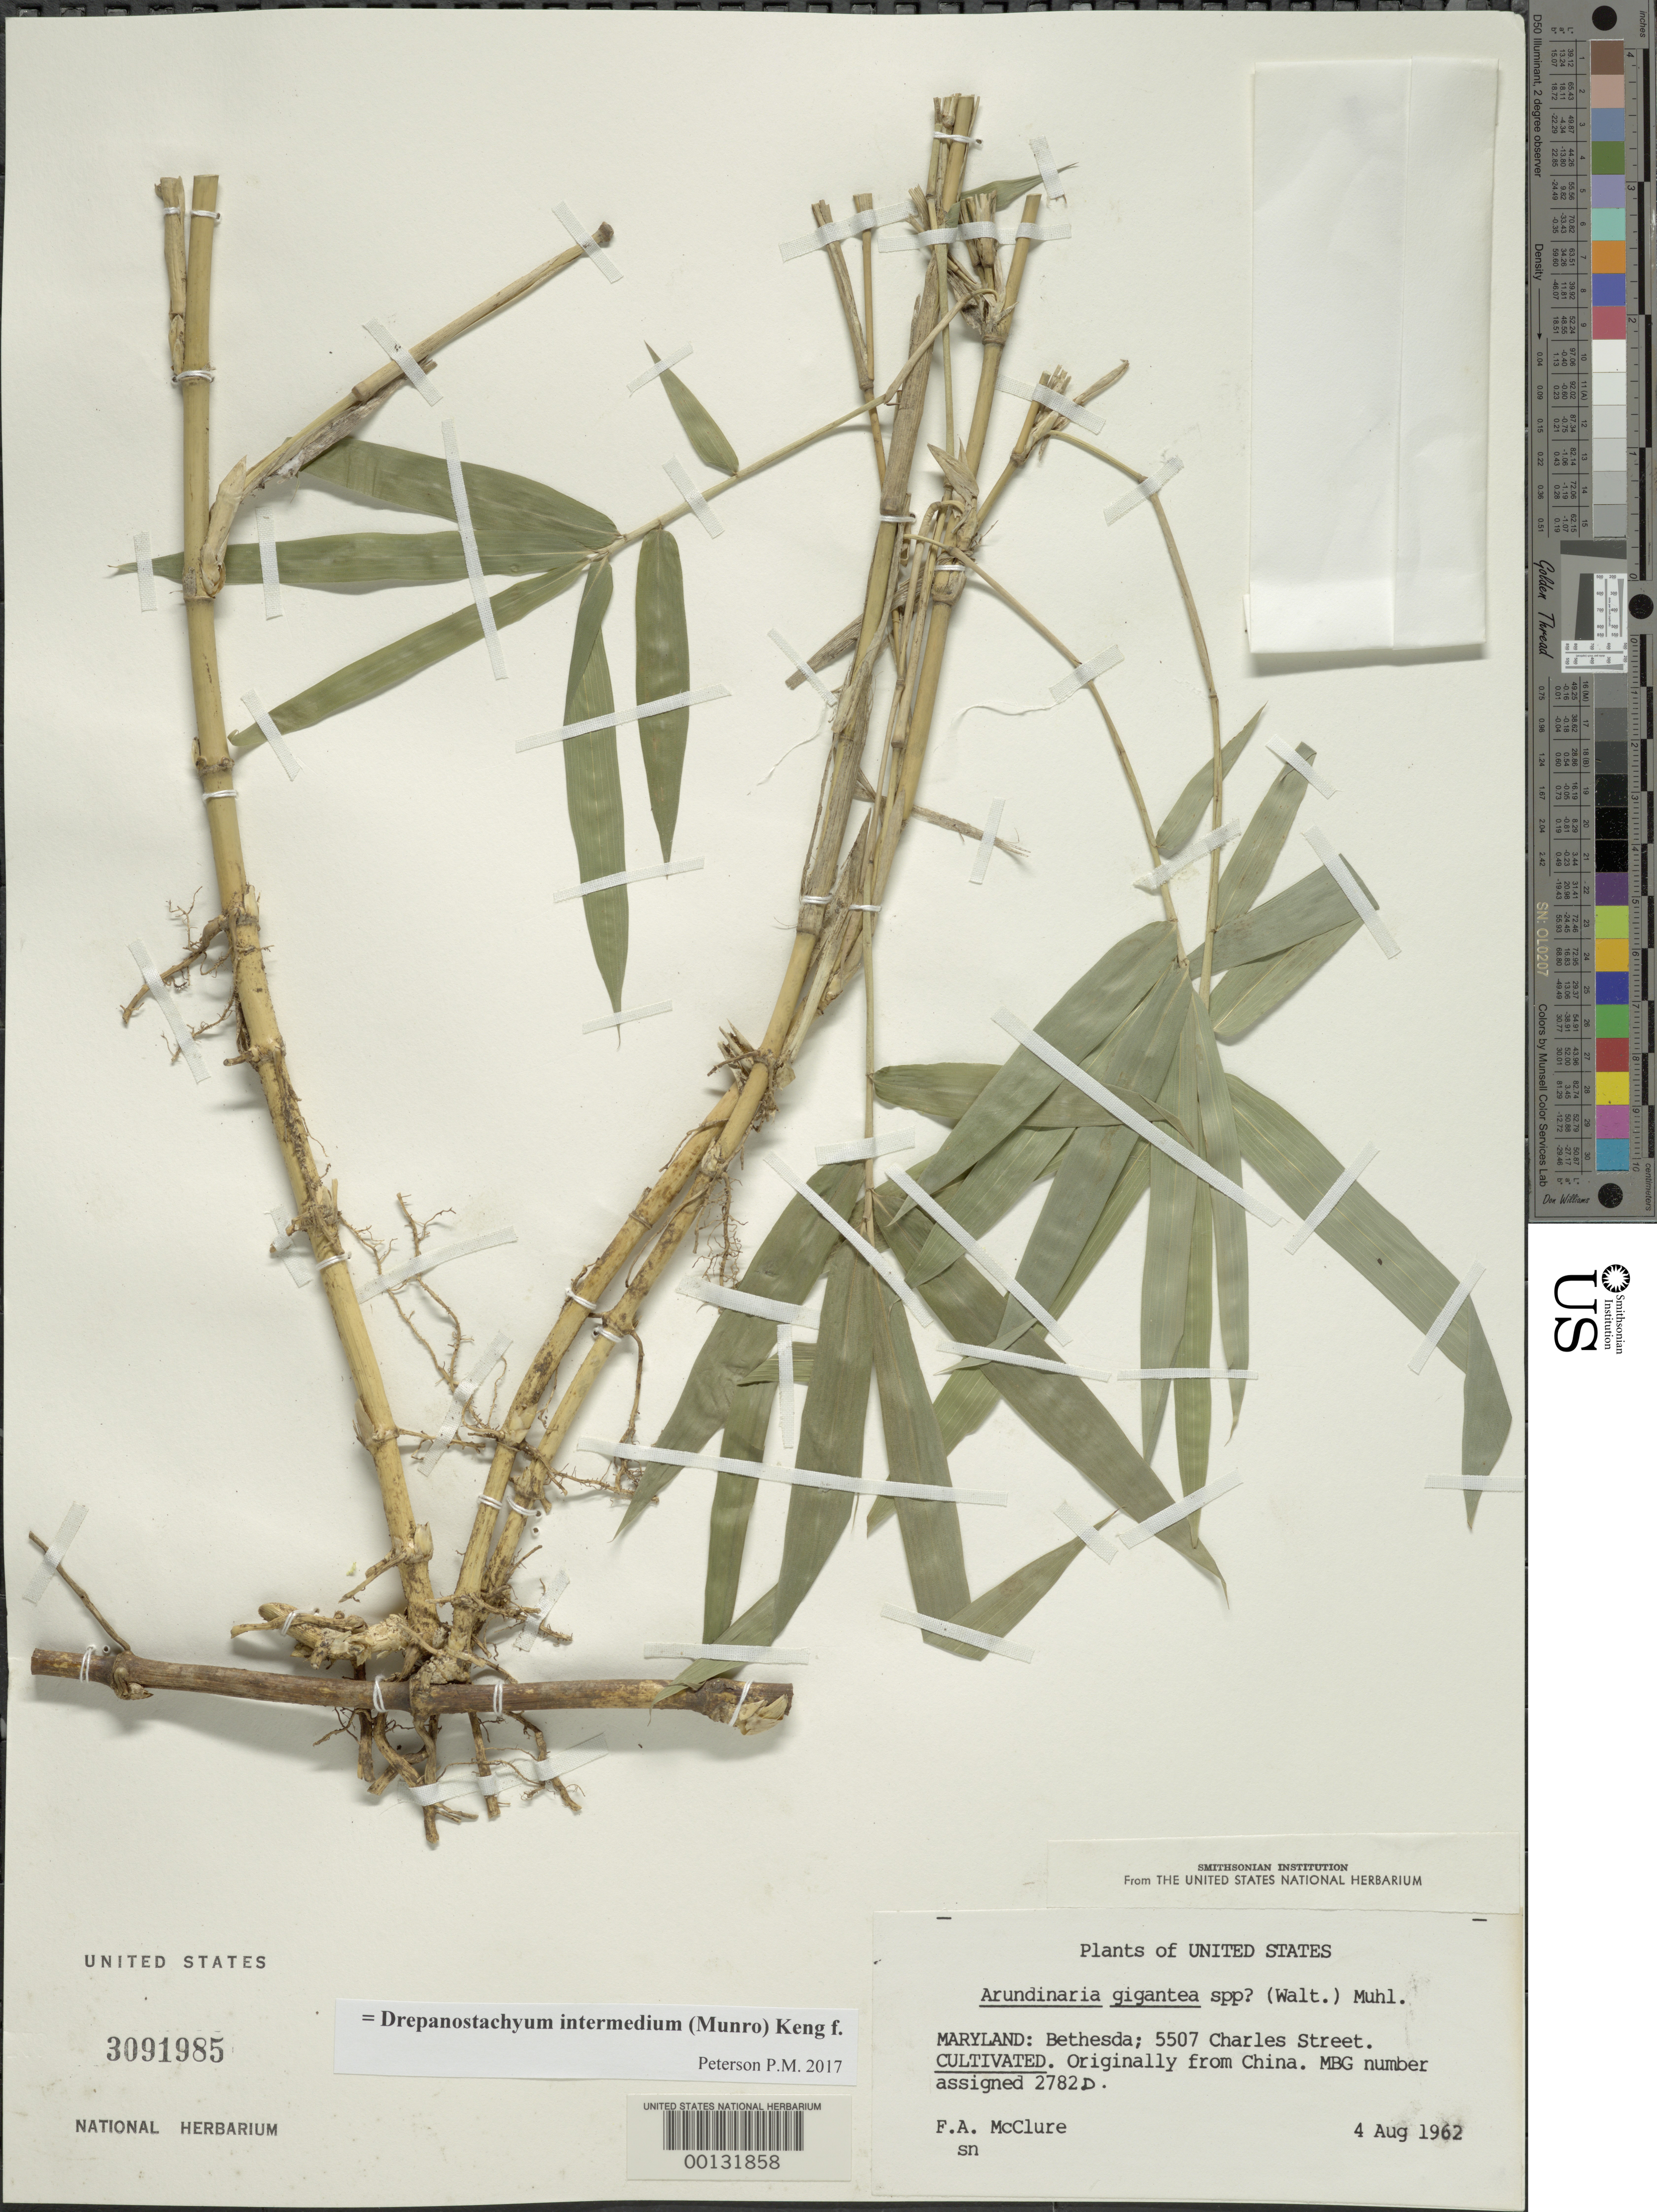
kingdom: Plantae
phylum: Tracheophyta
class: Liliopsida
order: Poales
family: Poaceae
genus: Drepanostachyum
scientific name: Drepanostachyum intermedium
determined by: Poaceae Reorganization Project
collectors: F. A. McClure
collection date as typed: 04 Aug 1961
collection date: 1961-08-04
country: United States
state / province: Maryland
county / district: Montgomery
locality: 5507 Charles Street, Bethesda (McClure's garden)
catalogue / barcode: US 3091985